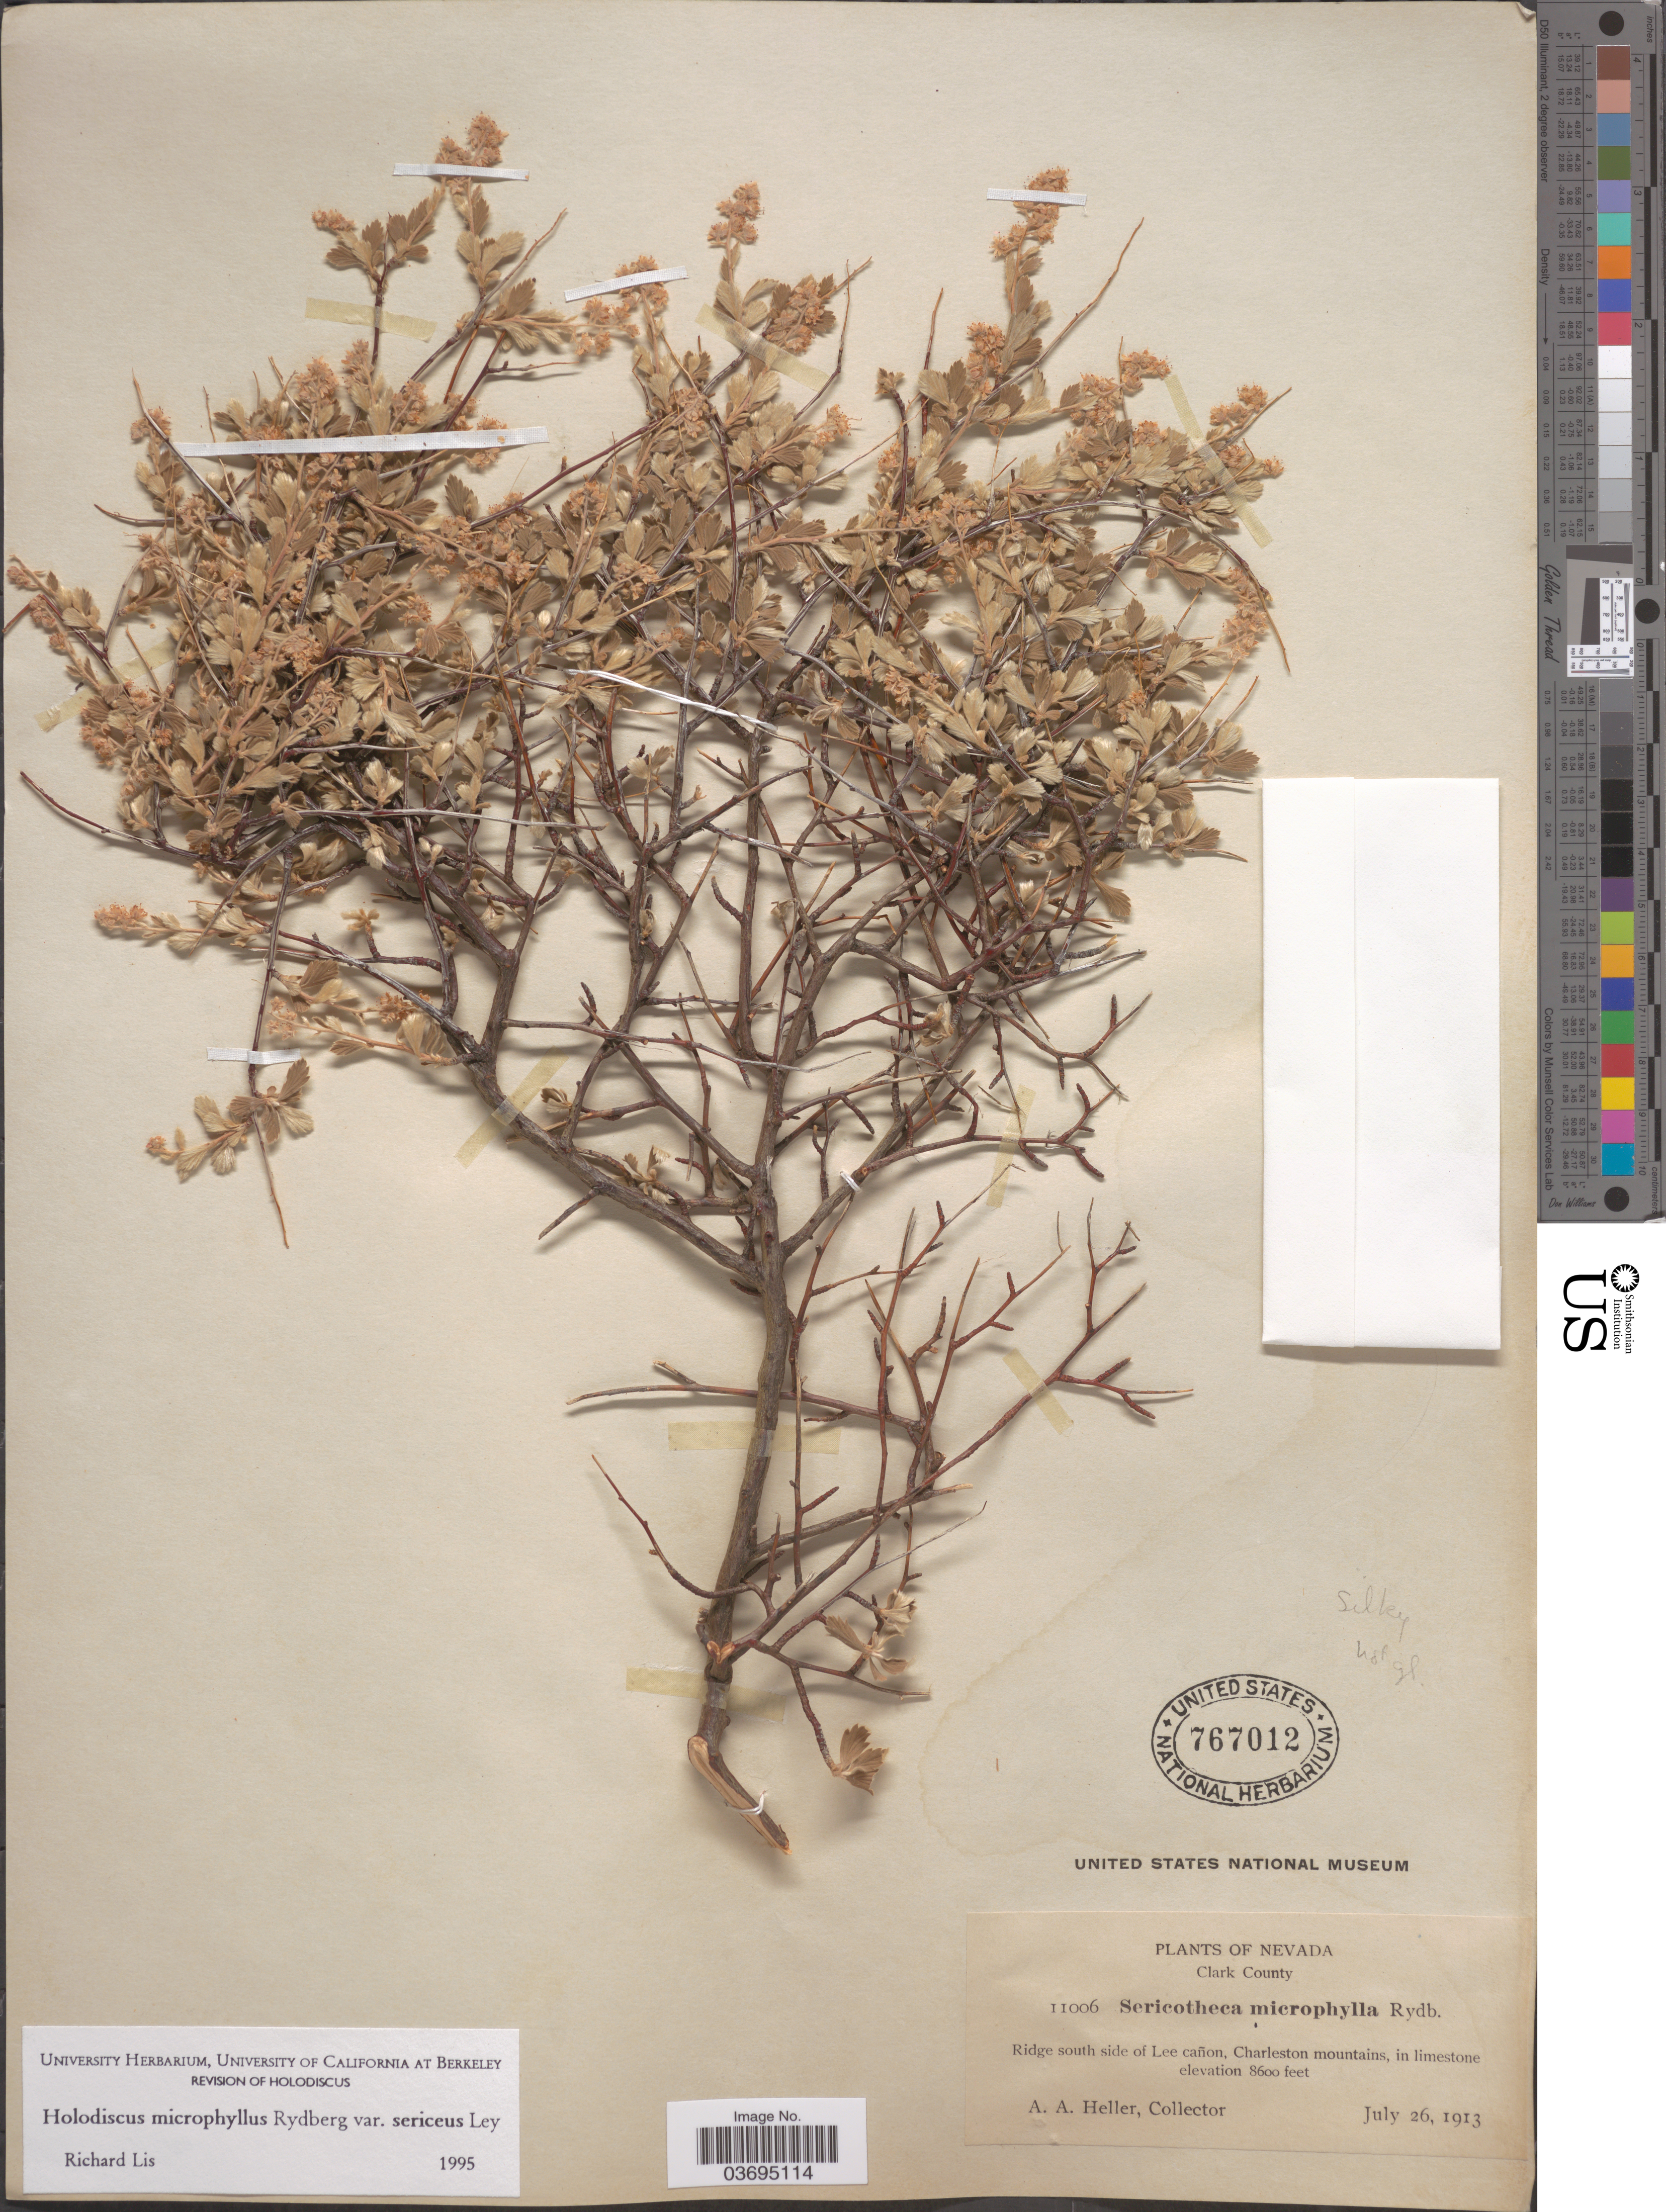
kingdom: Plantae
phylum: Tracheophyta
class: Magnoliopsida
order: Rosales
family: Rosaceae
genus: Holodiscus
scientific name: Holodiscus discolor var. glabrescens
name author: (Greenm.) Jeps.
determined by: Strong, Mark T., (BOT), Smithsonian Institution - National Museum of Natural History (UNITED STATES)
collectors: A. A. Heller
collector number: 11006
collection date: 1913-07-26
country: United States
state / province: Nevada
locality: Clark County. Ridge south side of Lee cañon, Chareston mountains.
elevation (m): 2621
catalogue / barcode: US 767012